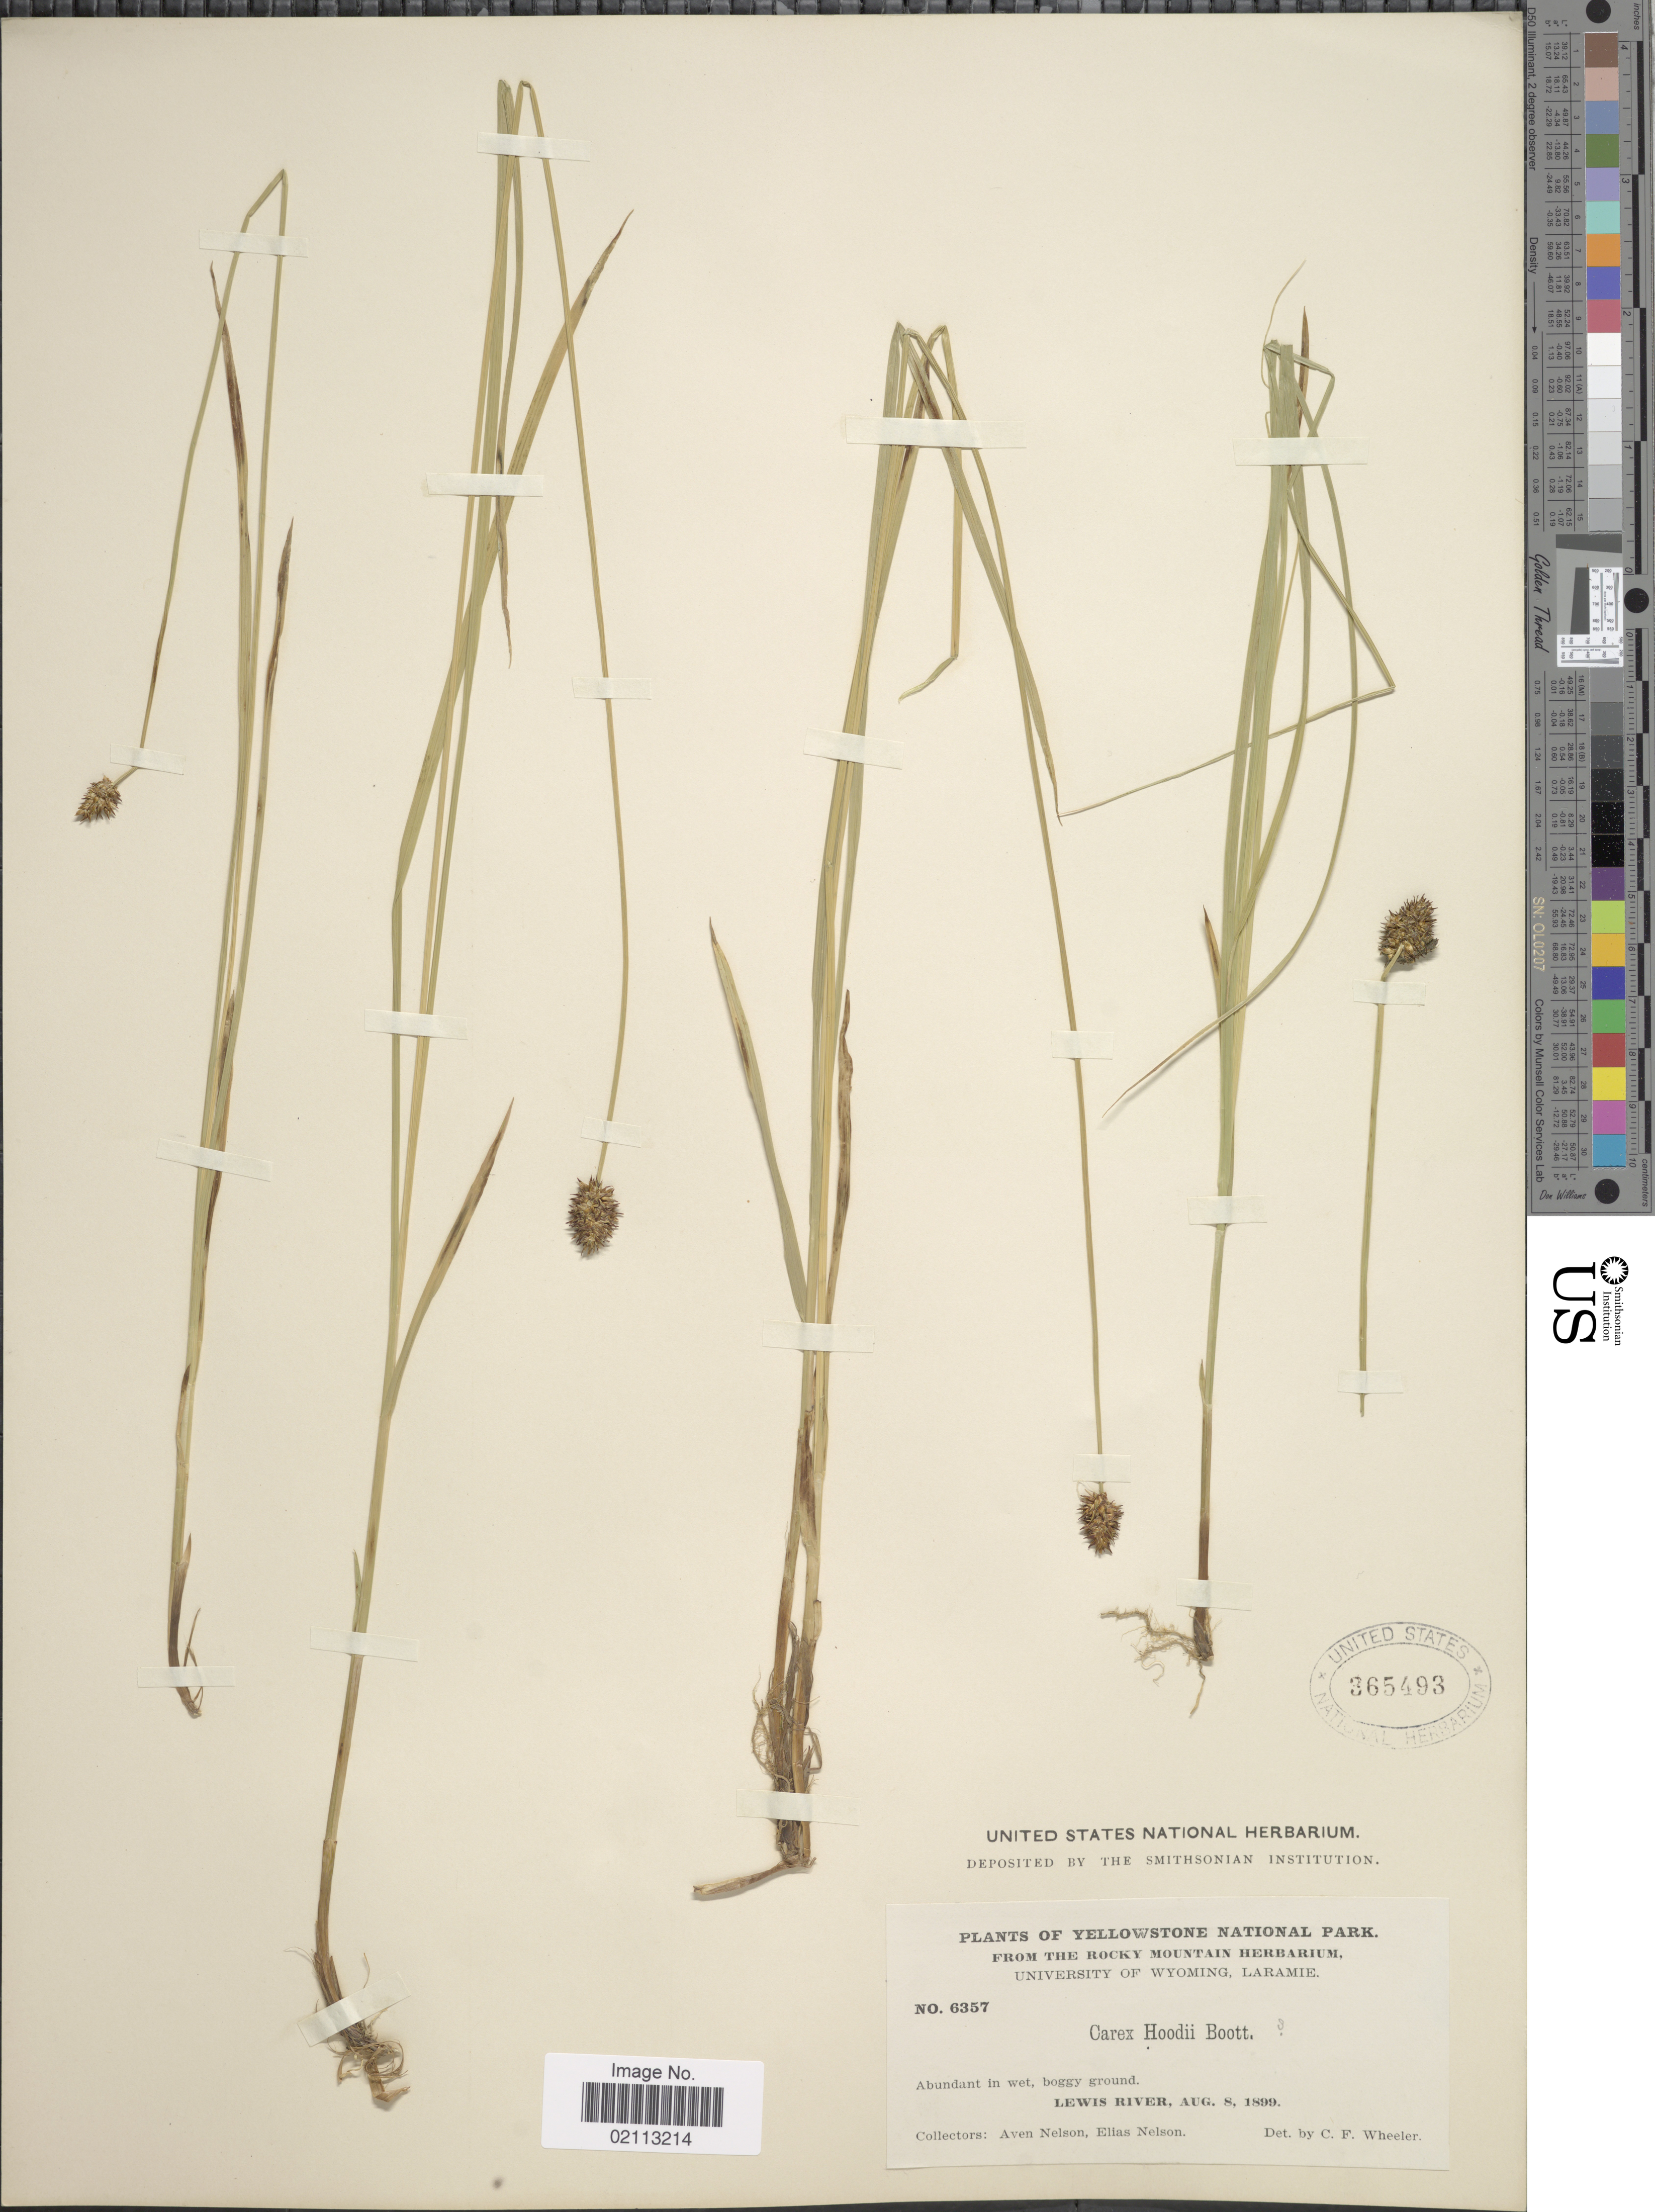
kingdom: Plantae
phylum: Tracheophyta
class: Liliopsida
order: Poales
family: Cyperaceae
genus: Carex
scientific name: Carex hoodii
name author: Boott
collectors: A. Nelson & E. Nelson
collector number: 6357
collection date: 1899-08-08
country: United States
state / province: Wyoming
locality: Yellowstone National Park. Lewis River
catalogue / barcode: US 365493